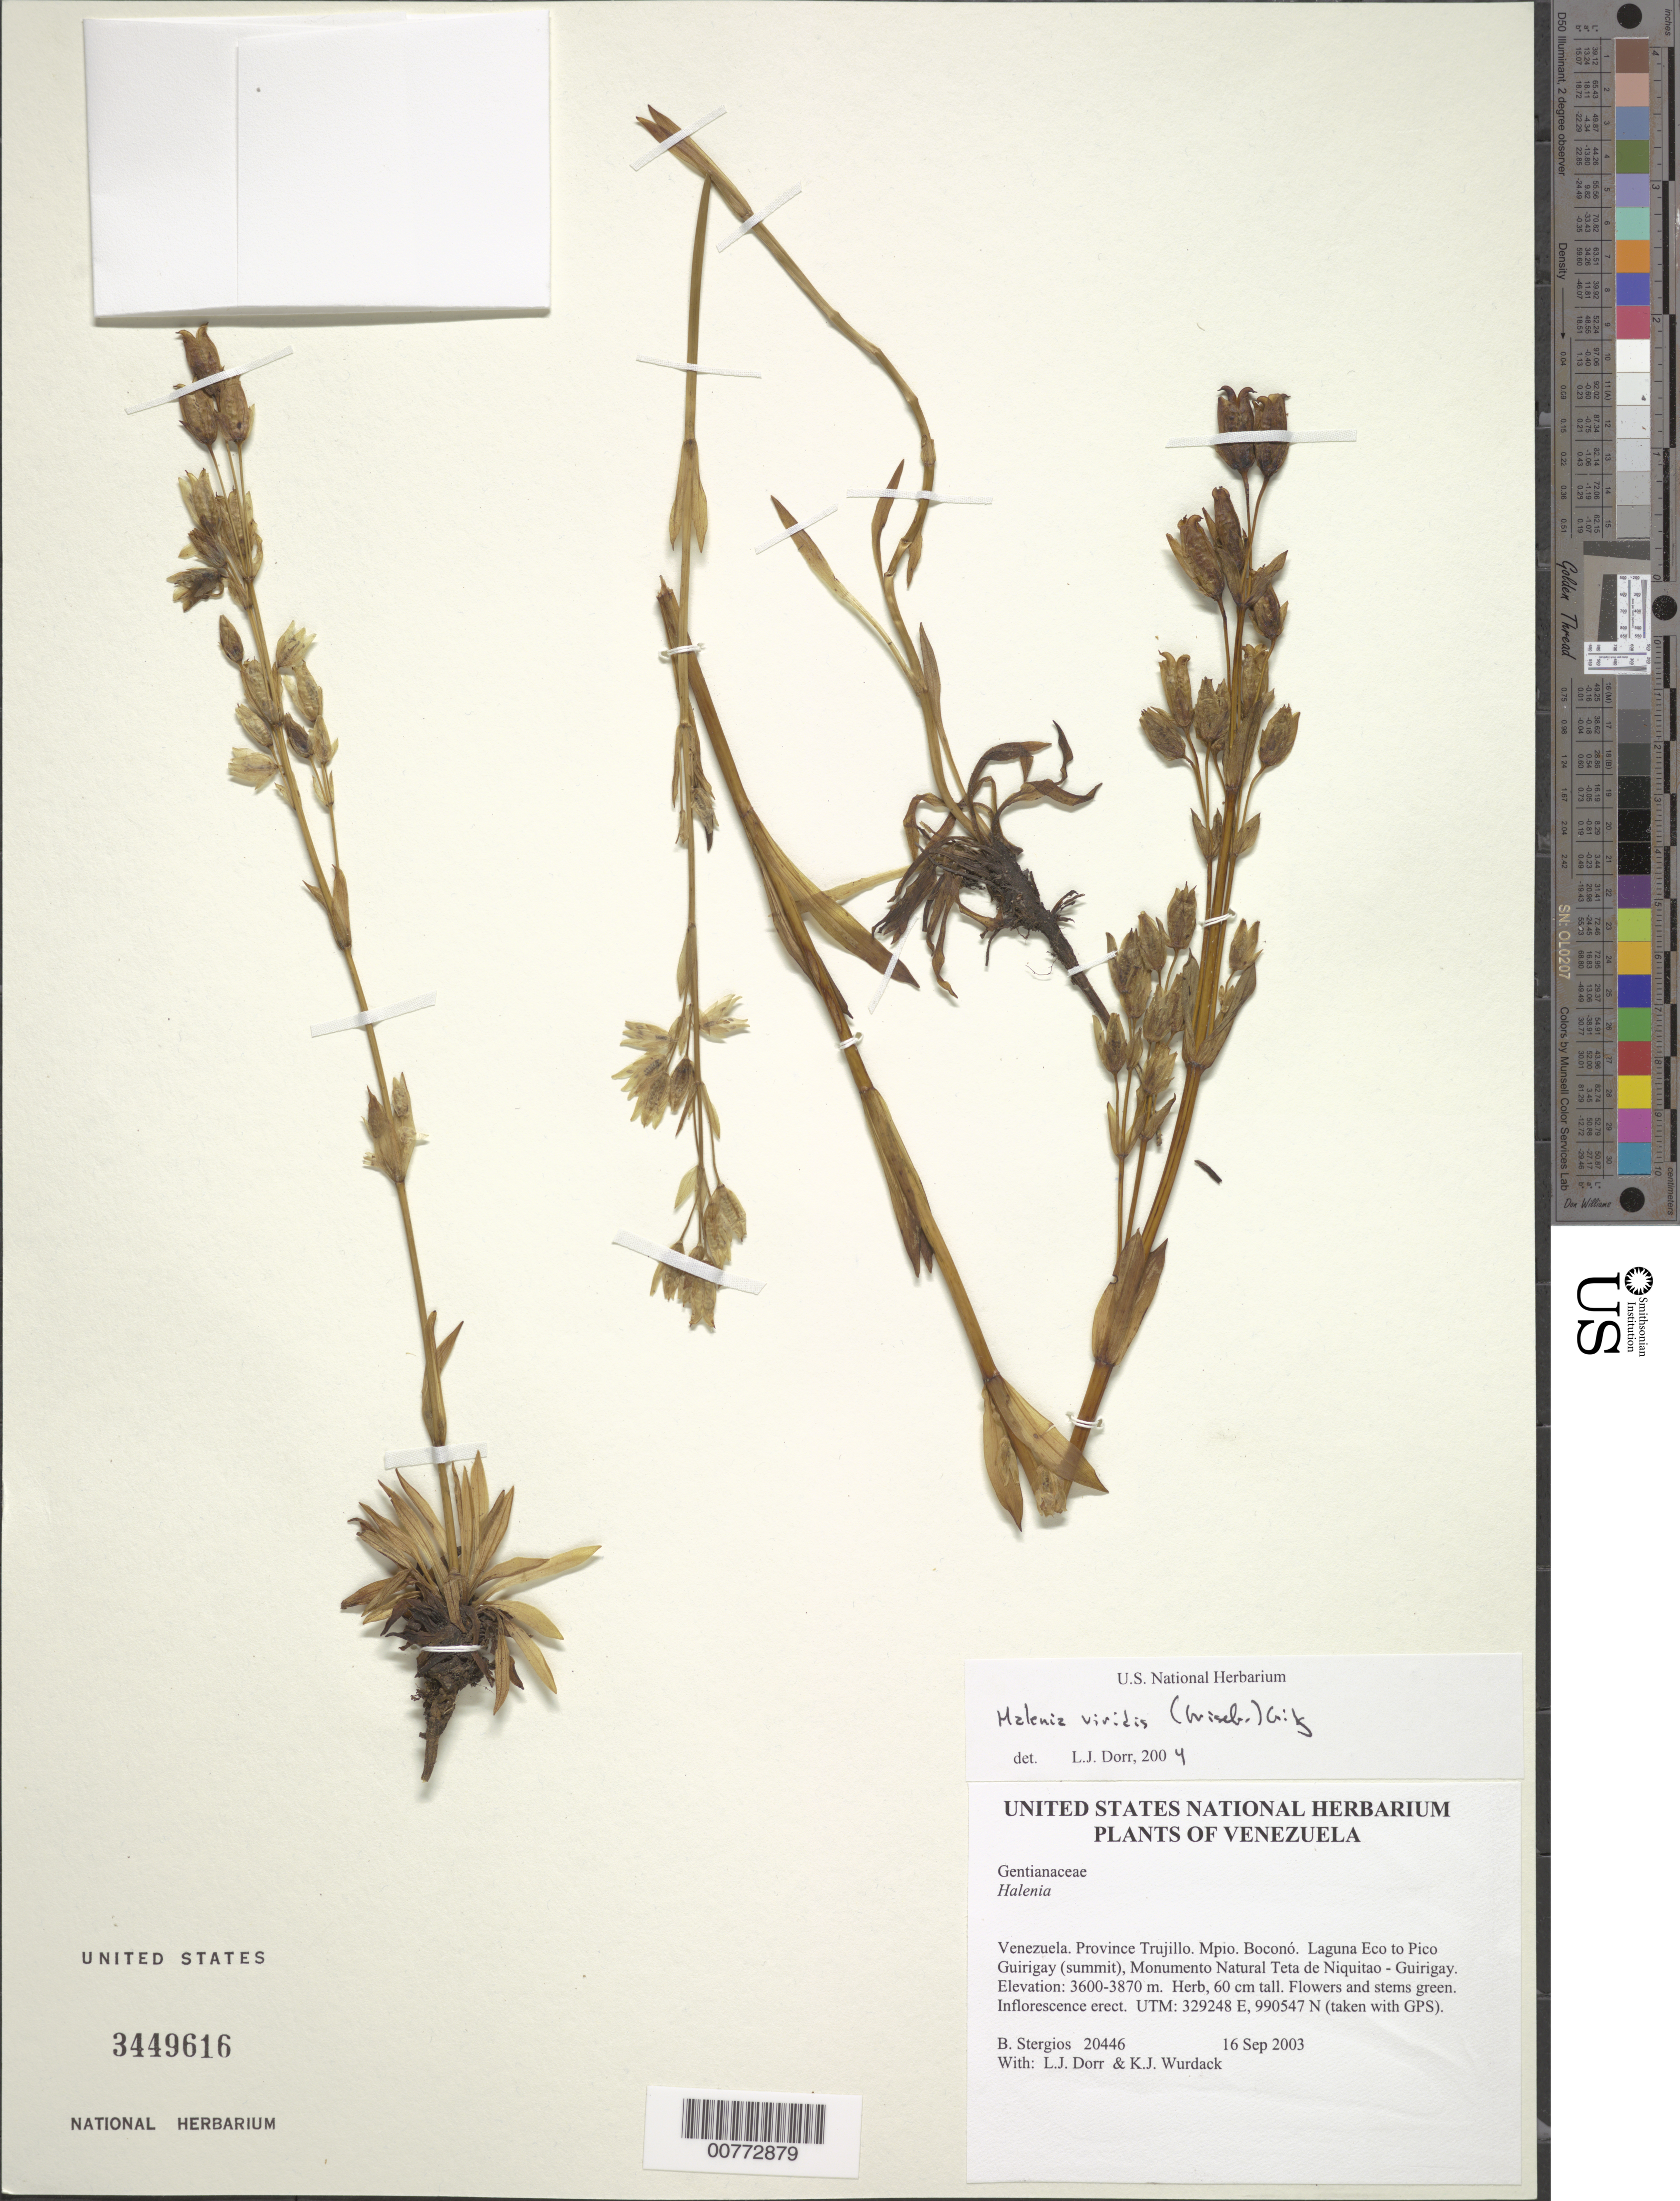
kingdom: Plantae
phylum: Tracheophyta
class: Magnoliopsida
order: Gentianales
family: Gentianaceae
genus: Halenia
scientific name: Halenia viridis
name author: (Griseb.) Gilg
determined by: Dorr, L. J., (BOT), Smithsonian Institution - National Museum of Natural History (UNITED STATES)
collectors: B. G. Stergios, L. J. Dorr & K. Wurdack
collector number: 20446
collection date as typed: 16 Sep 2003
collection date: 2003-09-16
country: Venezuela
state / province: Trujillo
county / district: Boconó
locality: Laguna Eco to Pico Guirigay (summit), Monumento Natural Teta de Niquitao - Guirigay.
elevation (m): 3600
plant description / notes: CTES, F, MJG, MO, NY, PORT, US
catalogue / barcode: US 3449616